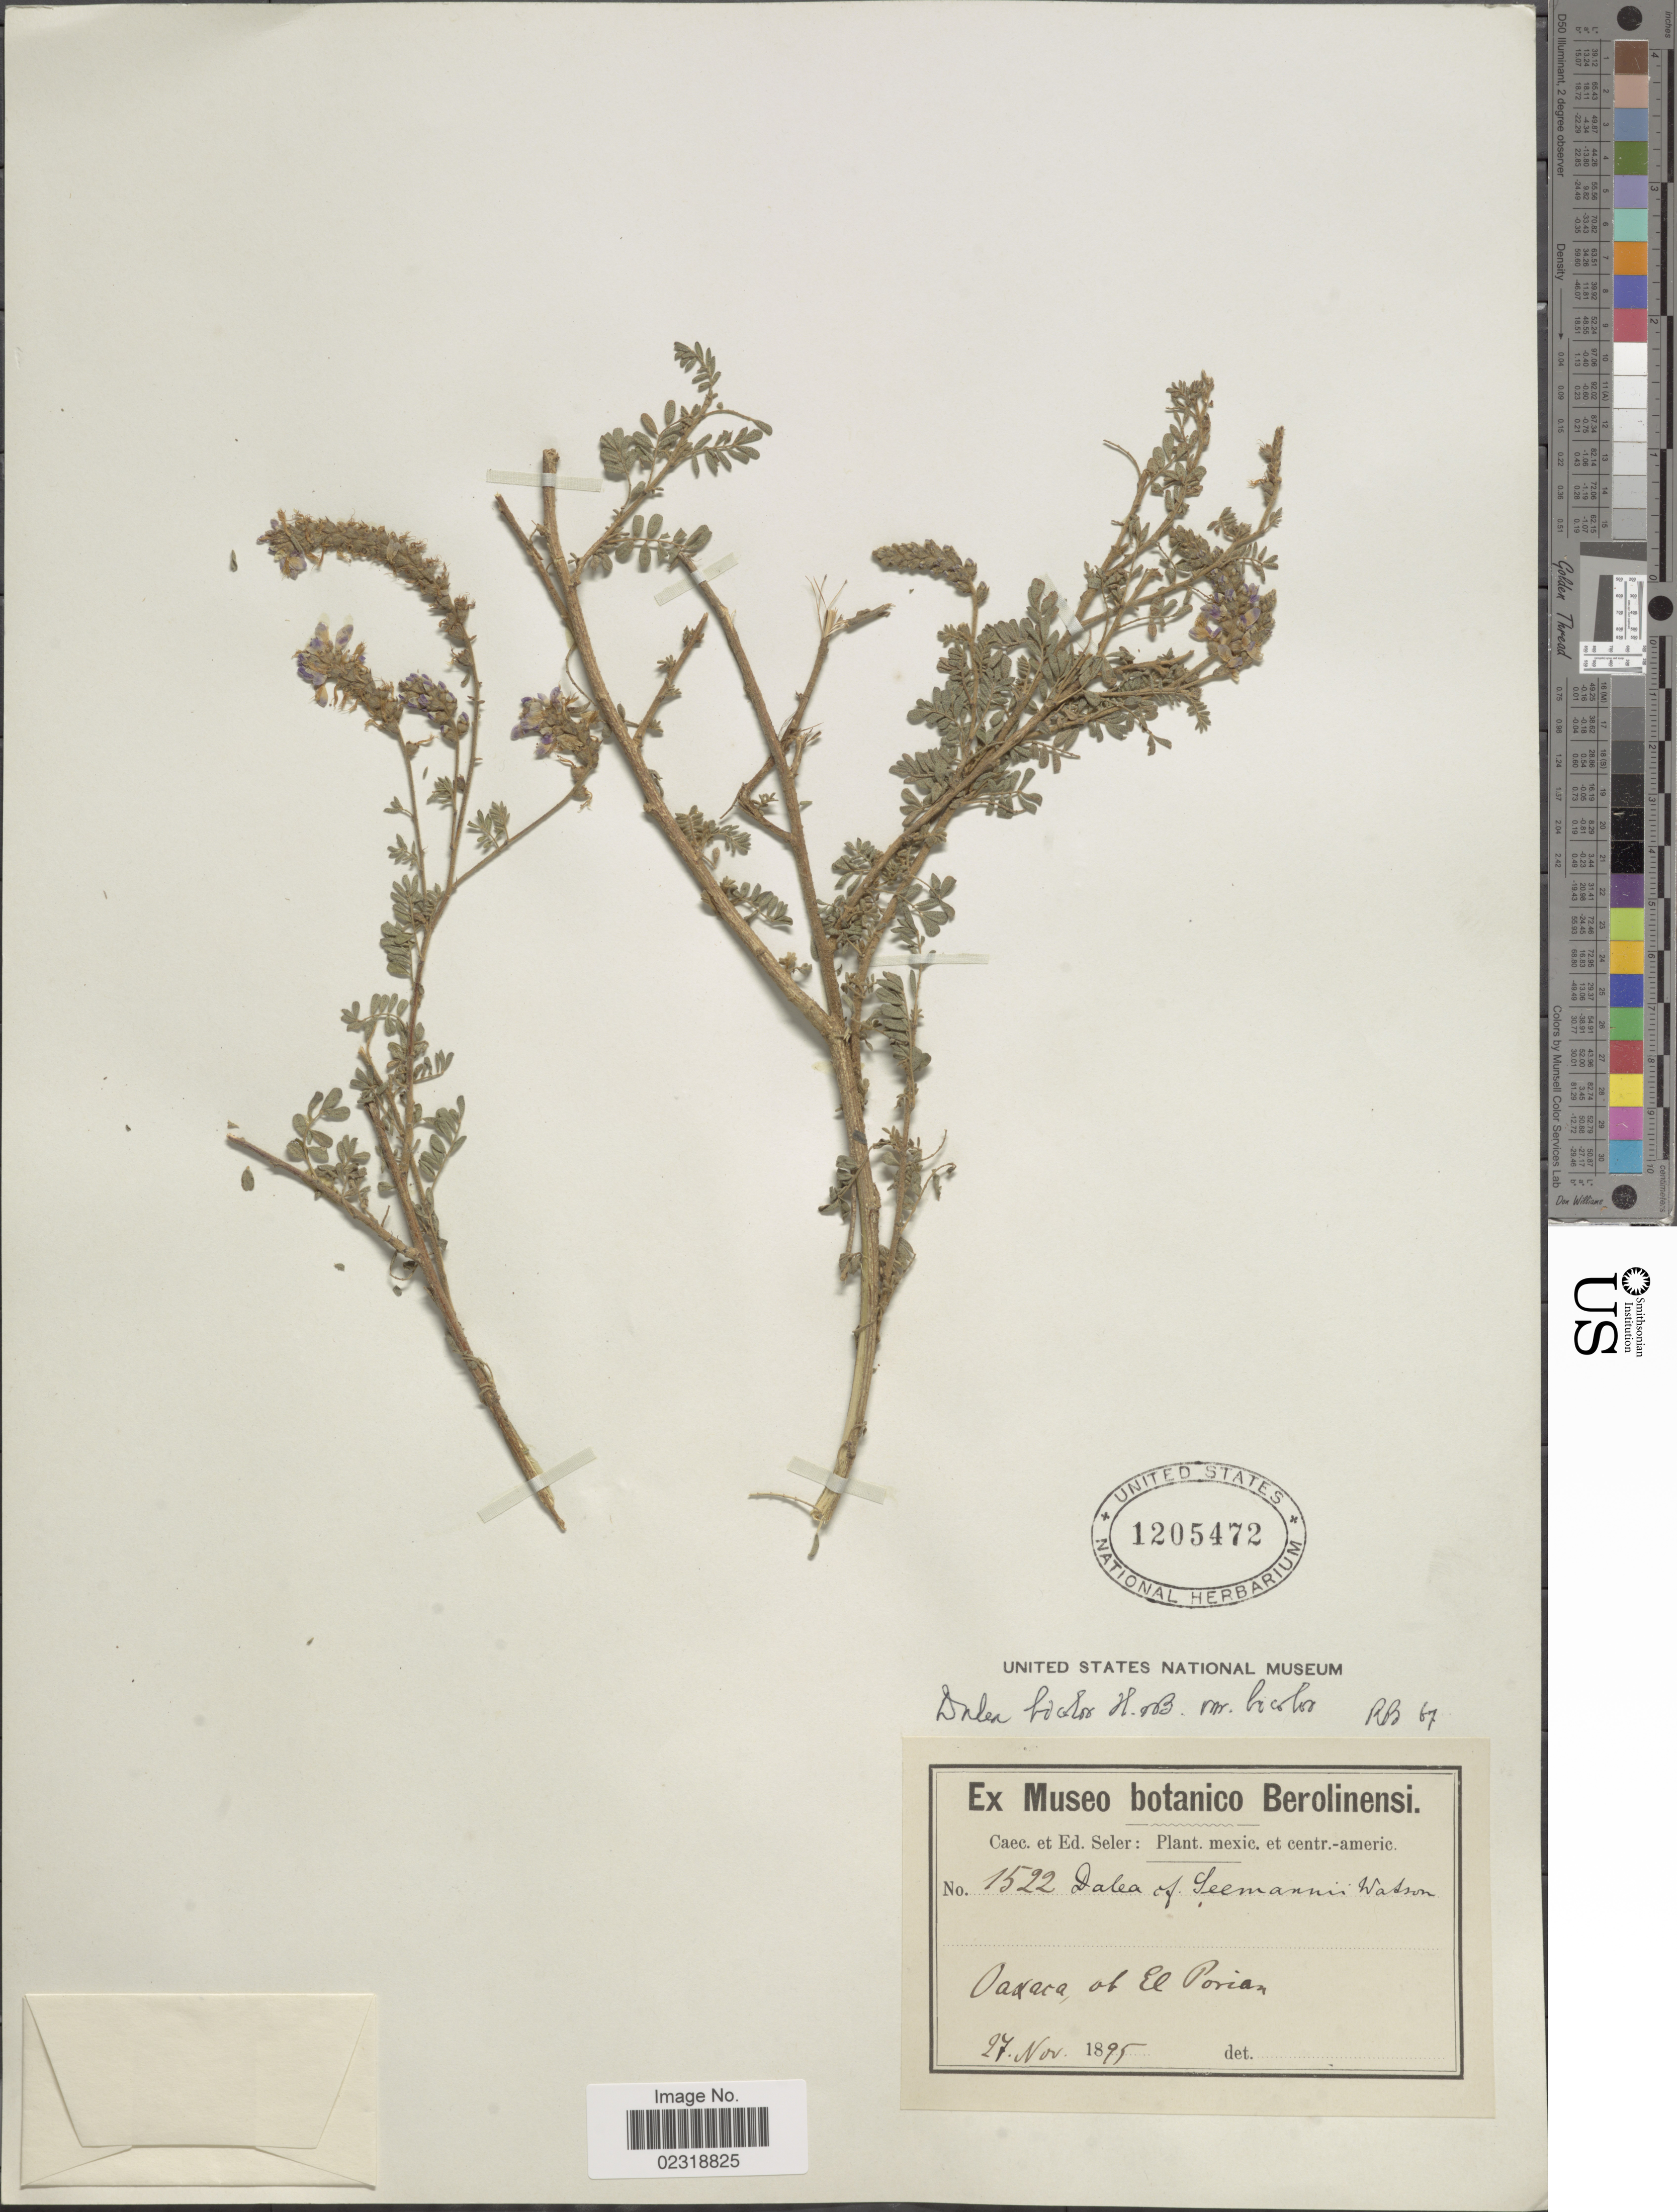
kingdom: Plantae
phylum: Tracheophyta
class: Magnoliopsida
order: Fabales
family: Fabaceae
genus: Dalea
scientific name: Dalea bicolor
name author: Humb. & Bonpl. ex Willd.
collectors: E. G. Seler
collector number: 1522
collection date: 1895-11-27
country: Mexico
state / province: Oaxaca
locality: At El Porian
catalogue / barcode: US 1205472